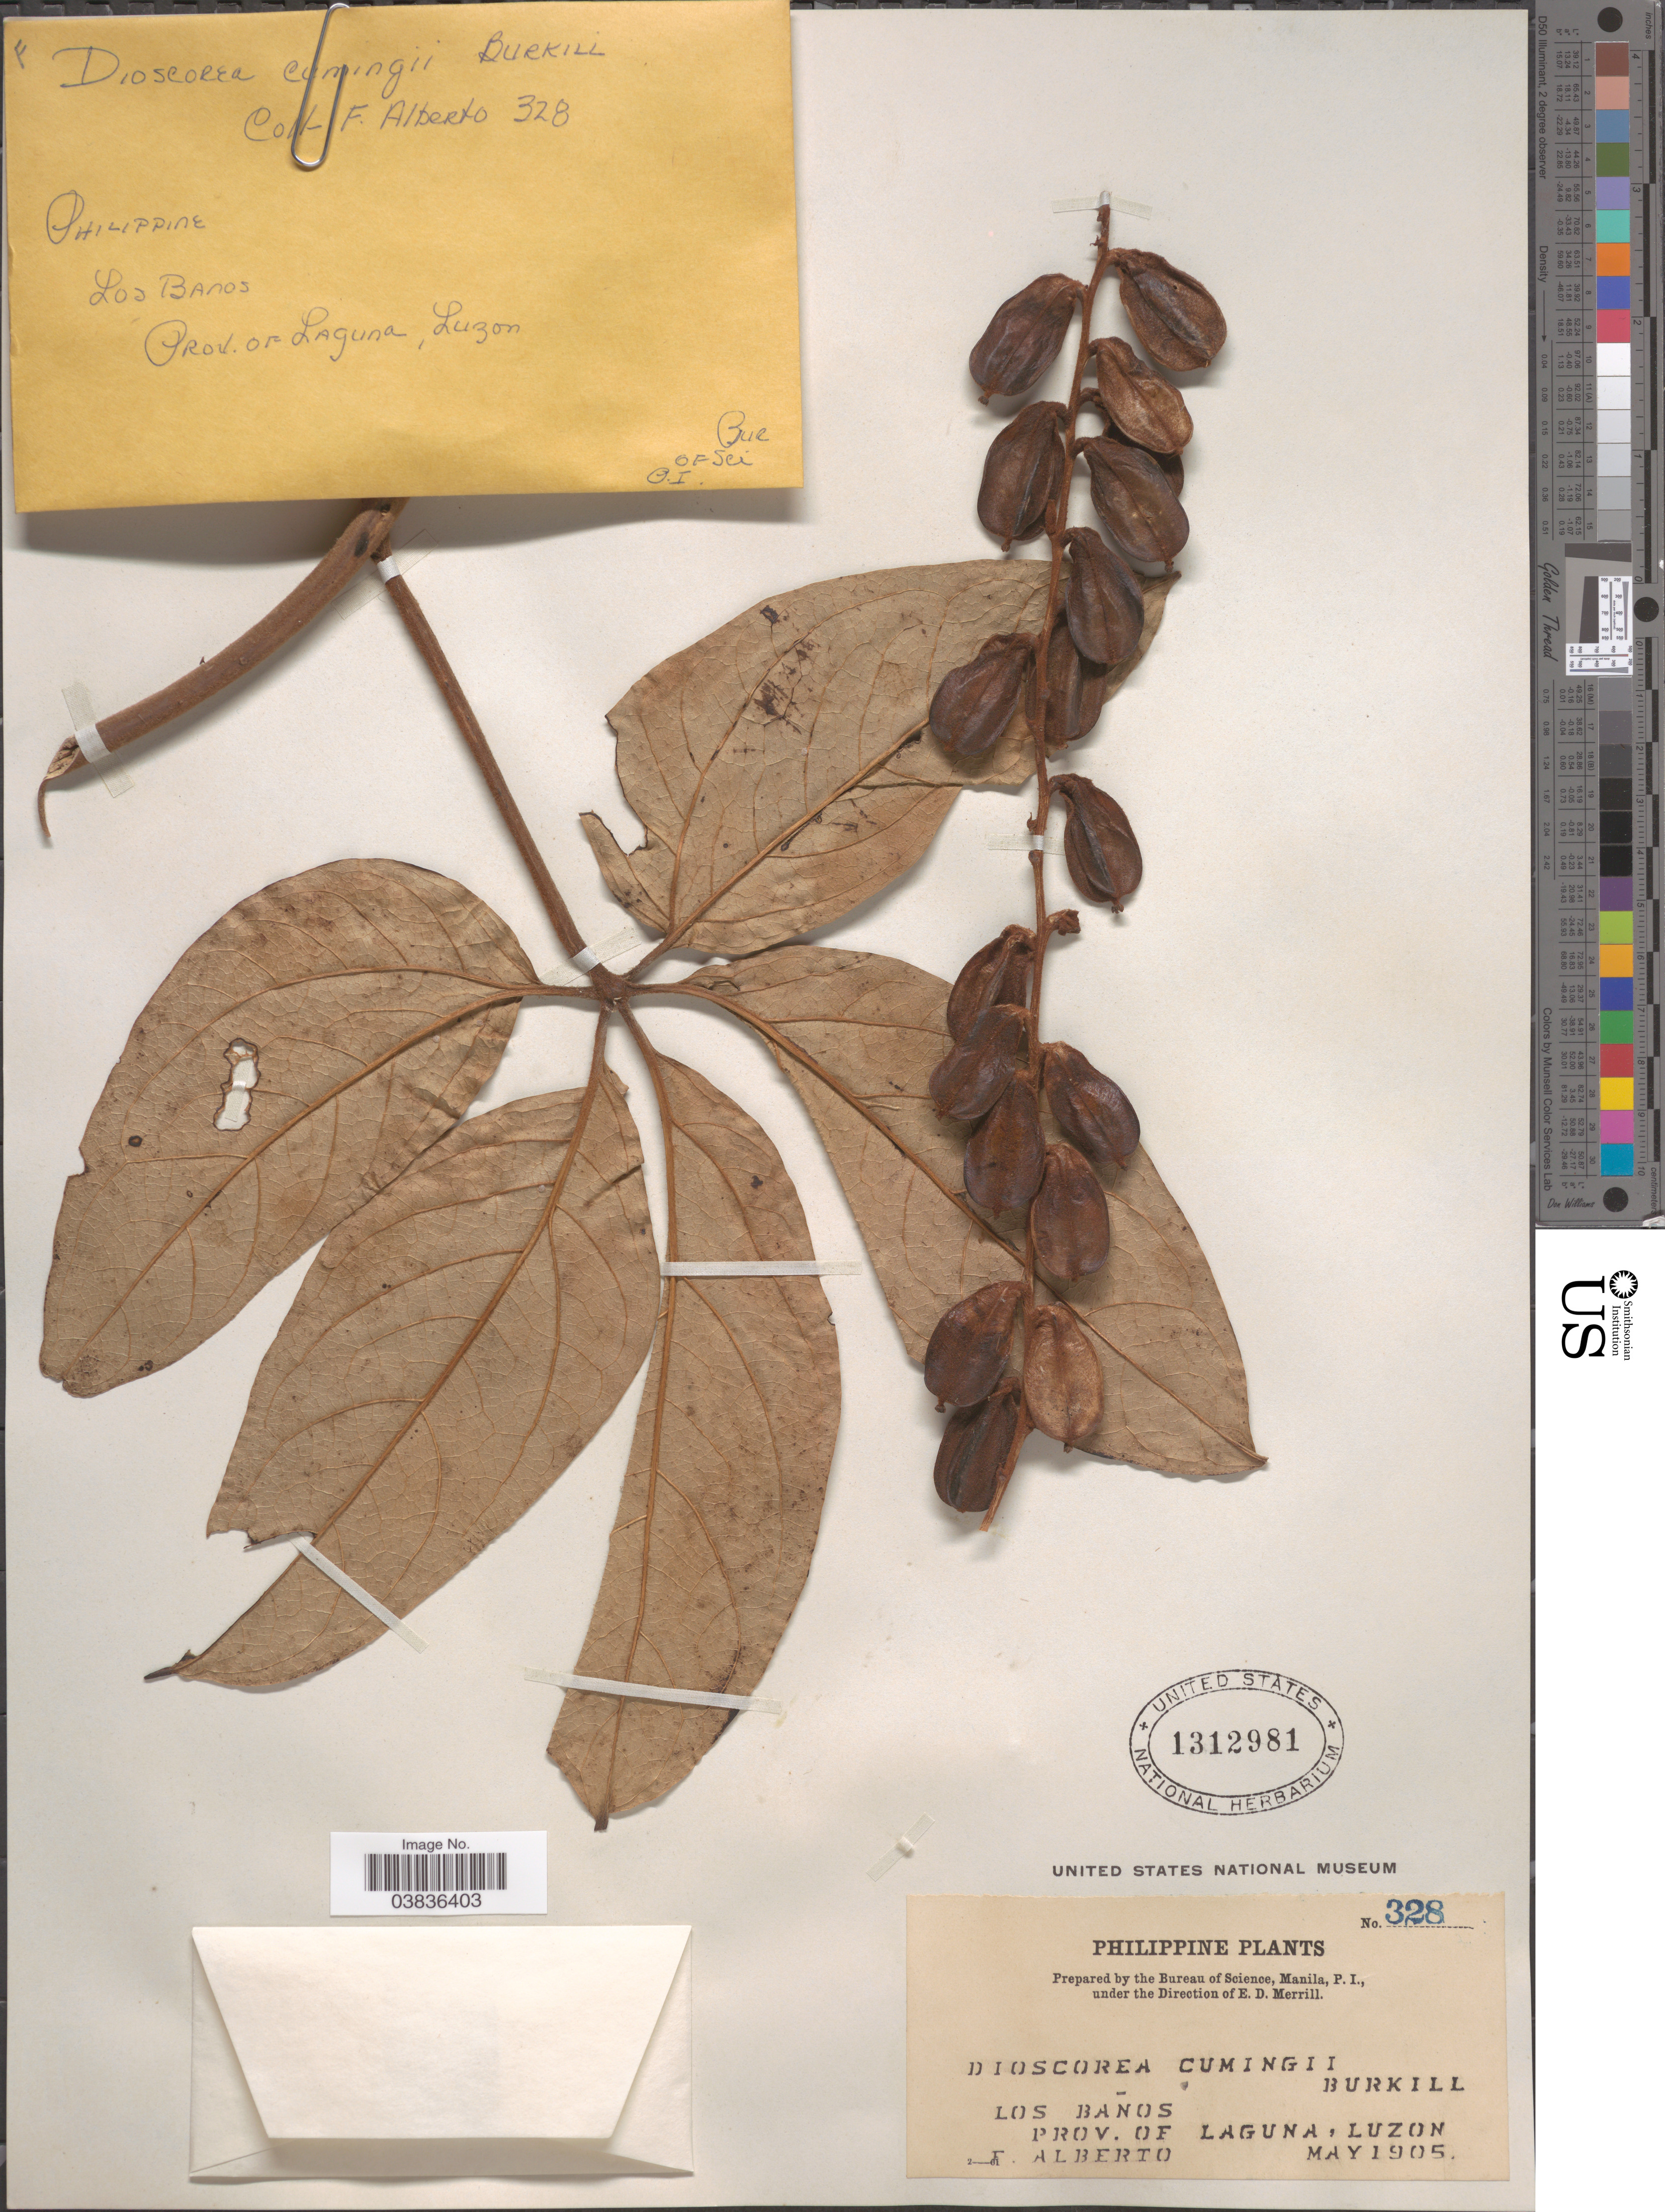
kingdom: Plantae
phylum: Tracheophyta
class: Liliopsida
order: Dioscoreales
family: Dioscoreaceae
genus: Dioscorea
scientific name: Dioscorea cumingii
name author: Prain & Burkill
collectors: F. Alberto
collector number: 328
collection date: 1905-05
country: Philippines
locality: Los Baños. Prov. of Laguna, Luzon.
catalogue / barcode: US 1312981